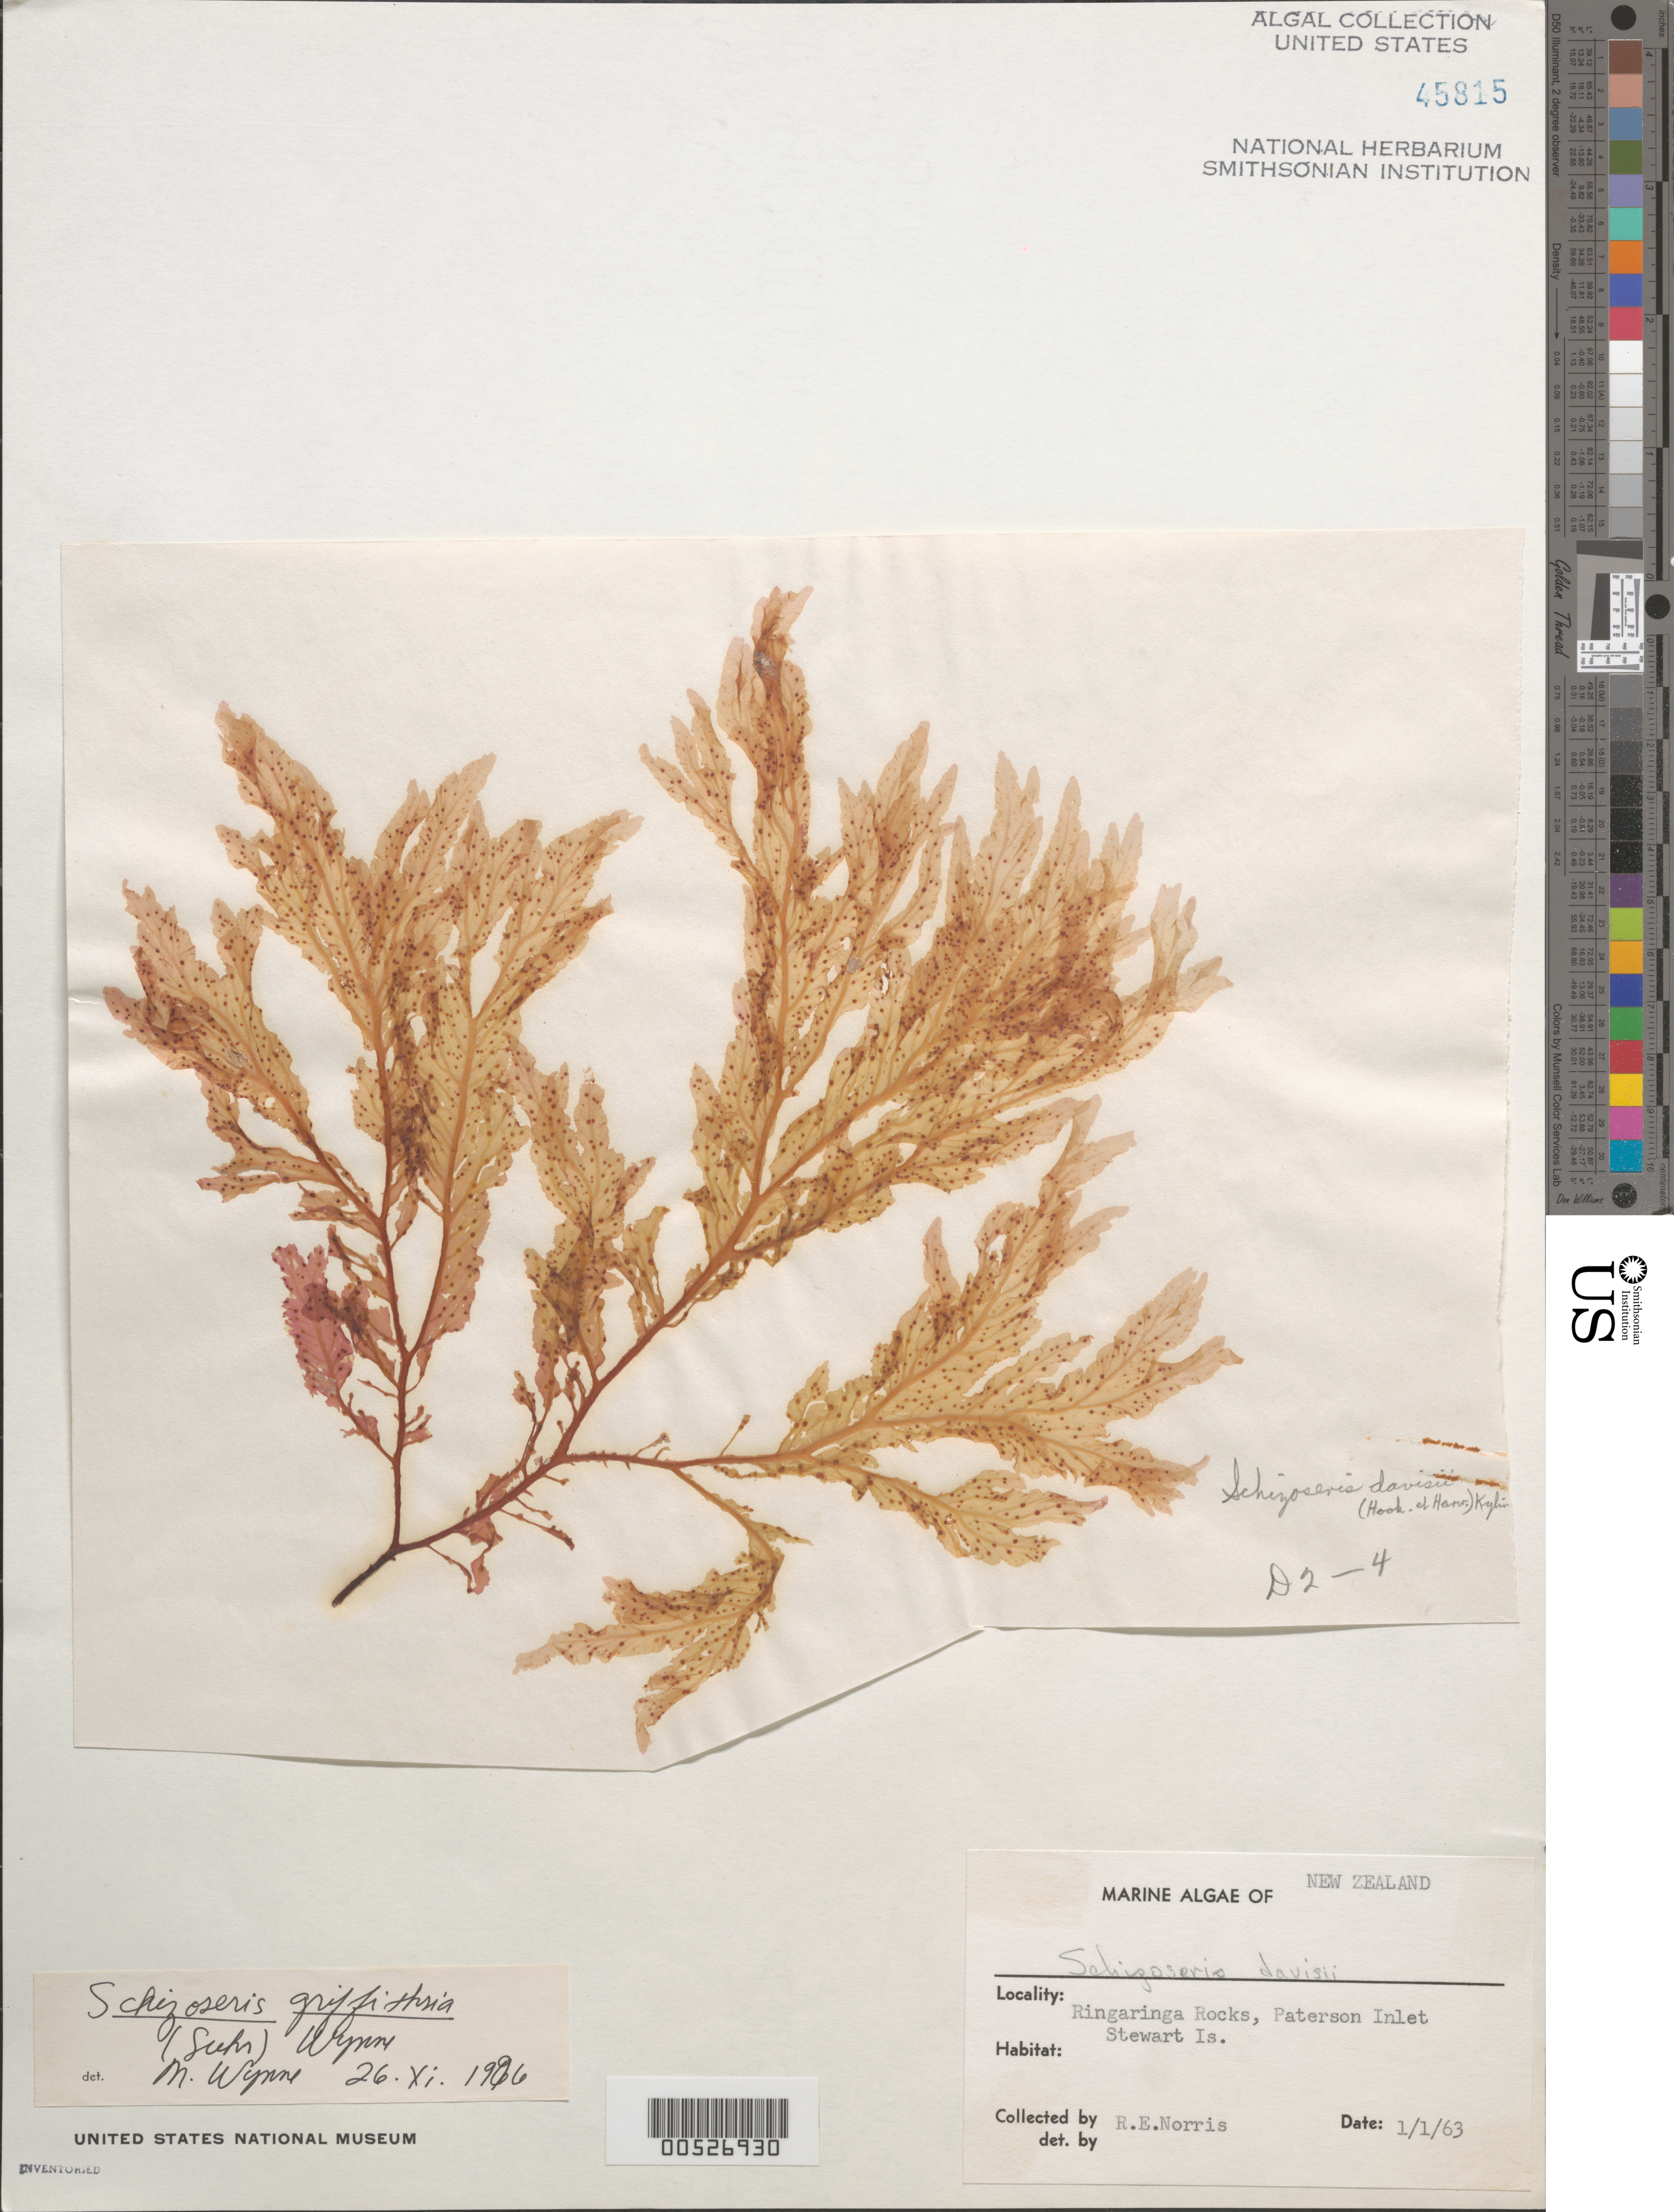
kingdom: Plantae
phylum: Rhodophyta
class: Florideophyceae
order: Ceramiales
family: Delesseriaceae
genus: Schizoseris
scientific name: Schizoseris griffithsia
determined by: Wynne, M. J.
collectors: R. E. Norris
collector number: D2-4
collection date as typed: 01 Jan 1963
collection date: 1963-01-01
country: New Zealand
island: Stewart Island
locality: Ringaringa Rocks, Paterson Inlet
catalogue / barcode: US 45815